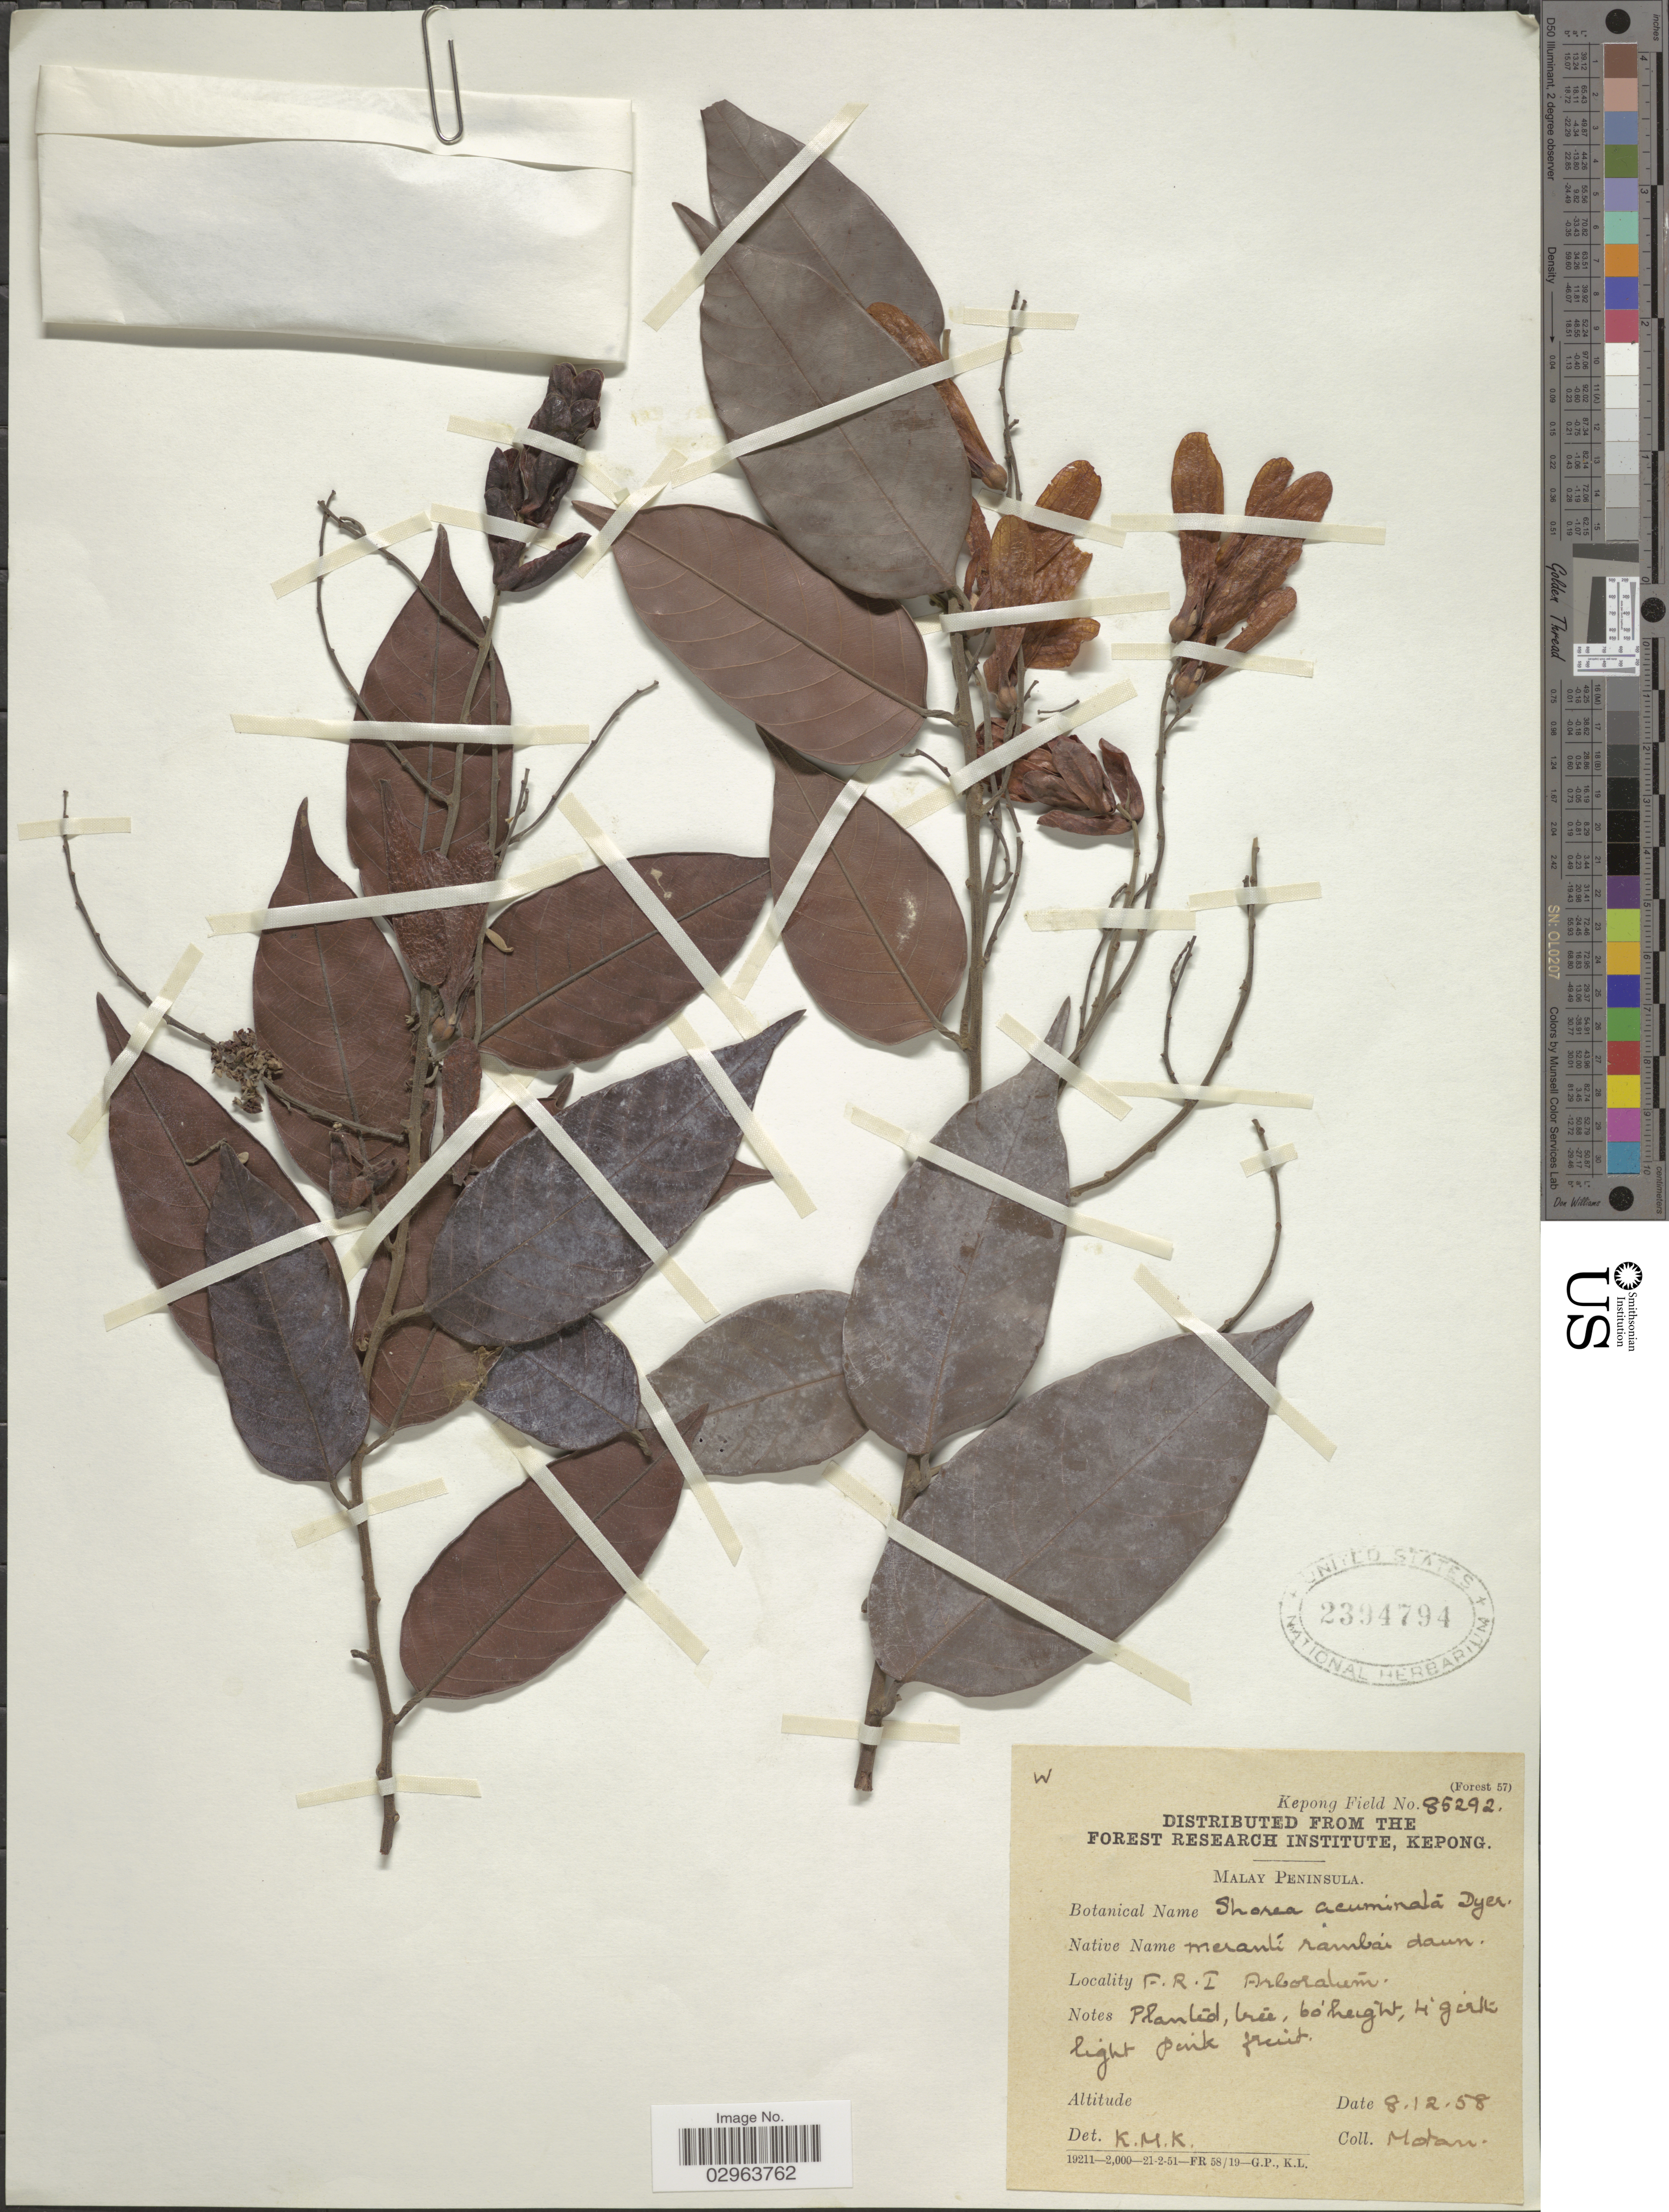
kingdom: Plantae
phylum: Tracheophyta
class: Magnoliopsida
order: Malvales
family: Dipterocarpaceae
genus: Rubroshorea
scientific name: Rubroshorea acuminata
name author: (Dyer) P.S. Ashton & J. Heck.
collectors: -. Motan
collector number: Kepong Field 85292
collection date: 1958-12-08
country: Malaysia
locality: Malay Peninsula. F.R.I. Arboratum.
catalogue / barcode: US 2394794